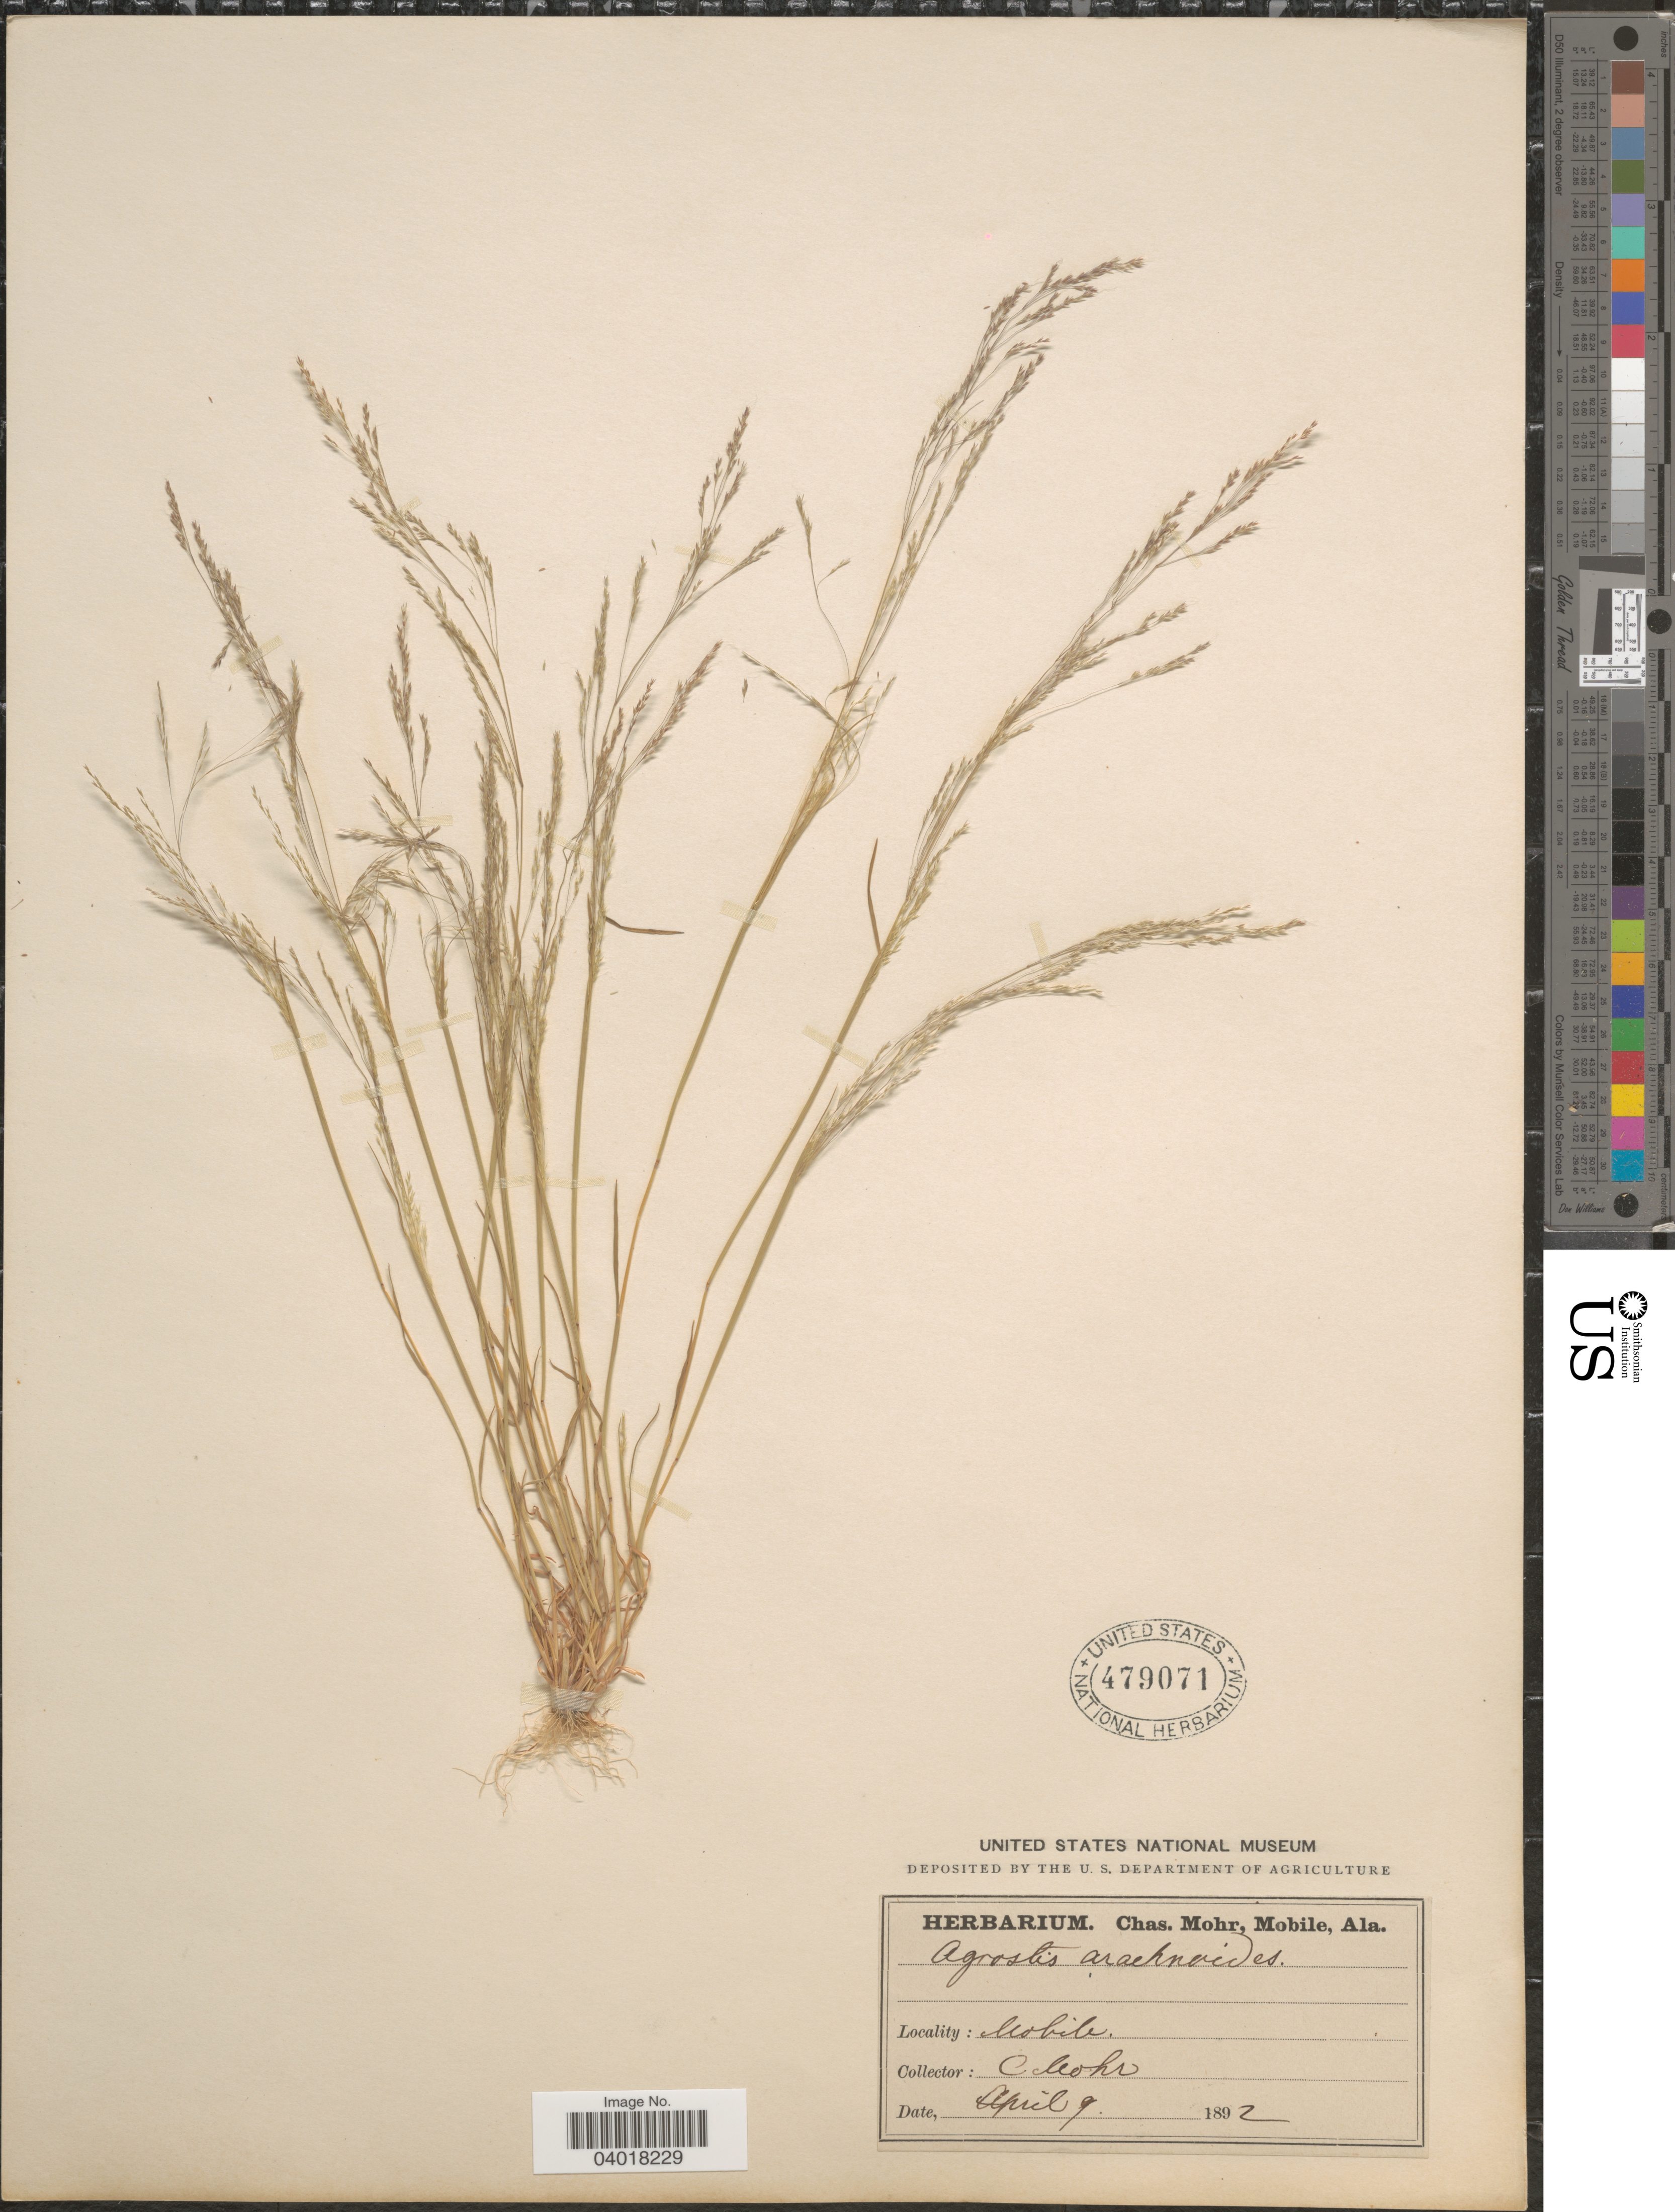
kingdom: Plantae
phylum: Tracheophyta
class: Liliopsida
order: Poales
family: Poaceae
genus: Agrostis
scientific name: Agrostis elliottiana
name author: Schult.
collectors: C. T. Mohr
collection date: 1892-04-09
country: United States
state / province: Alabama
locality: Mobile.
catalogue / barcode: US 479071